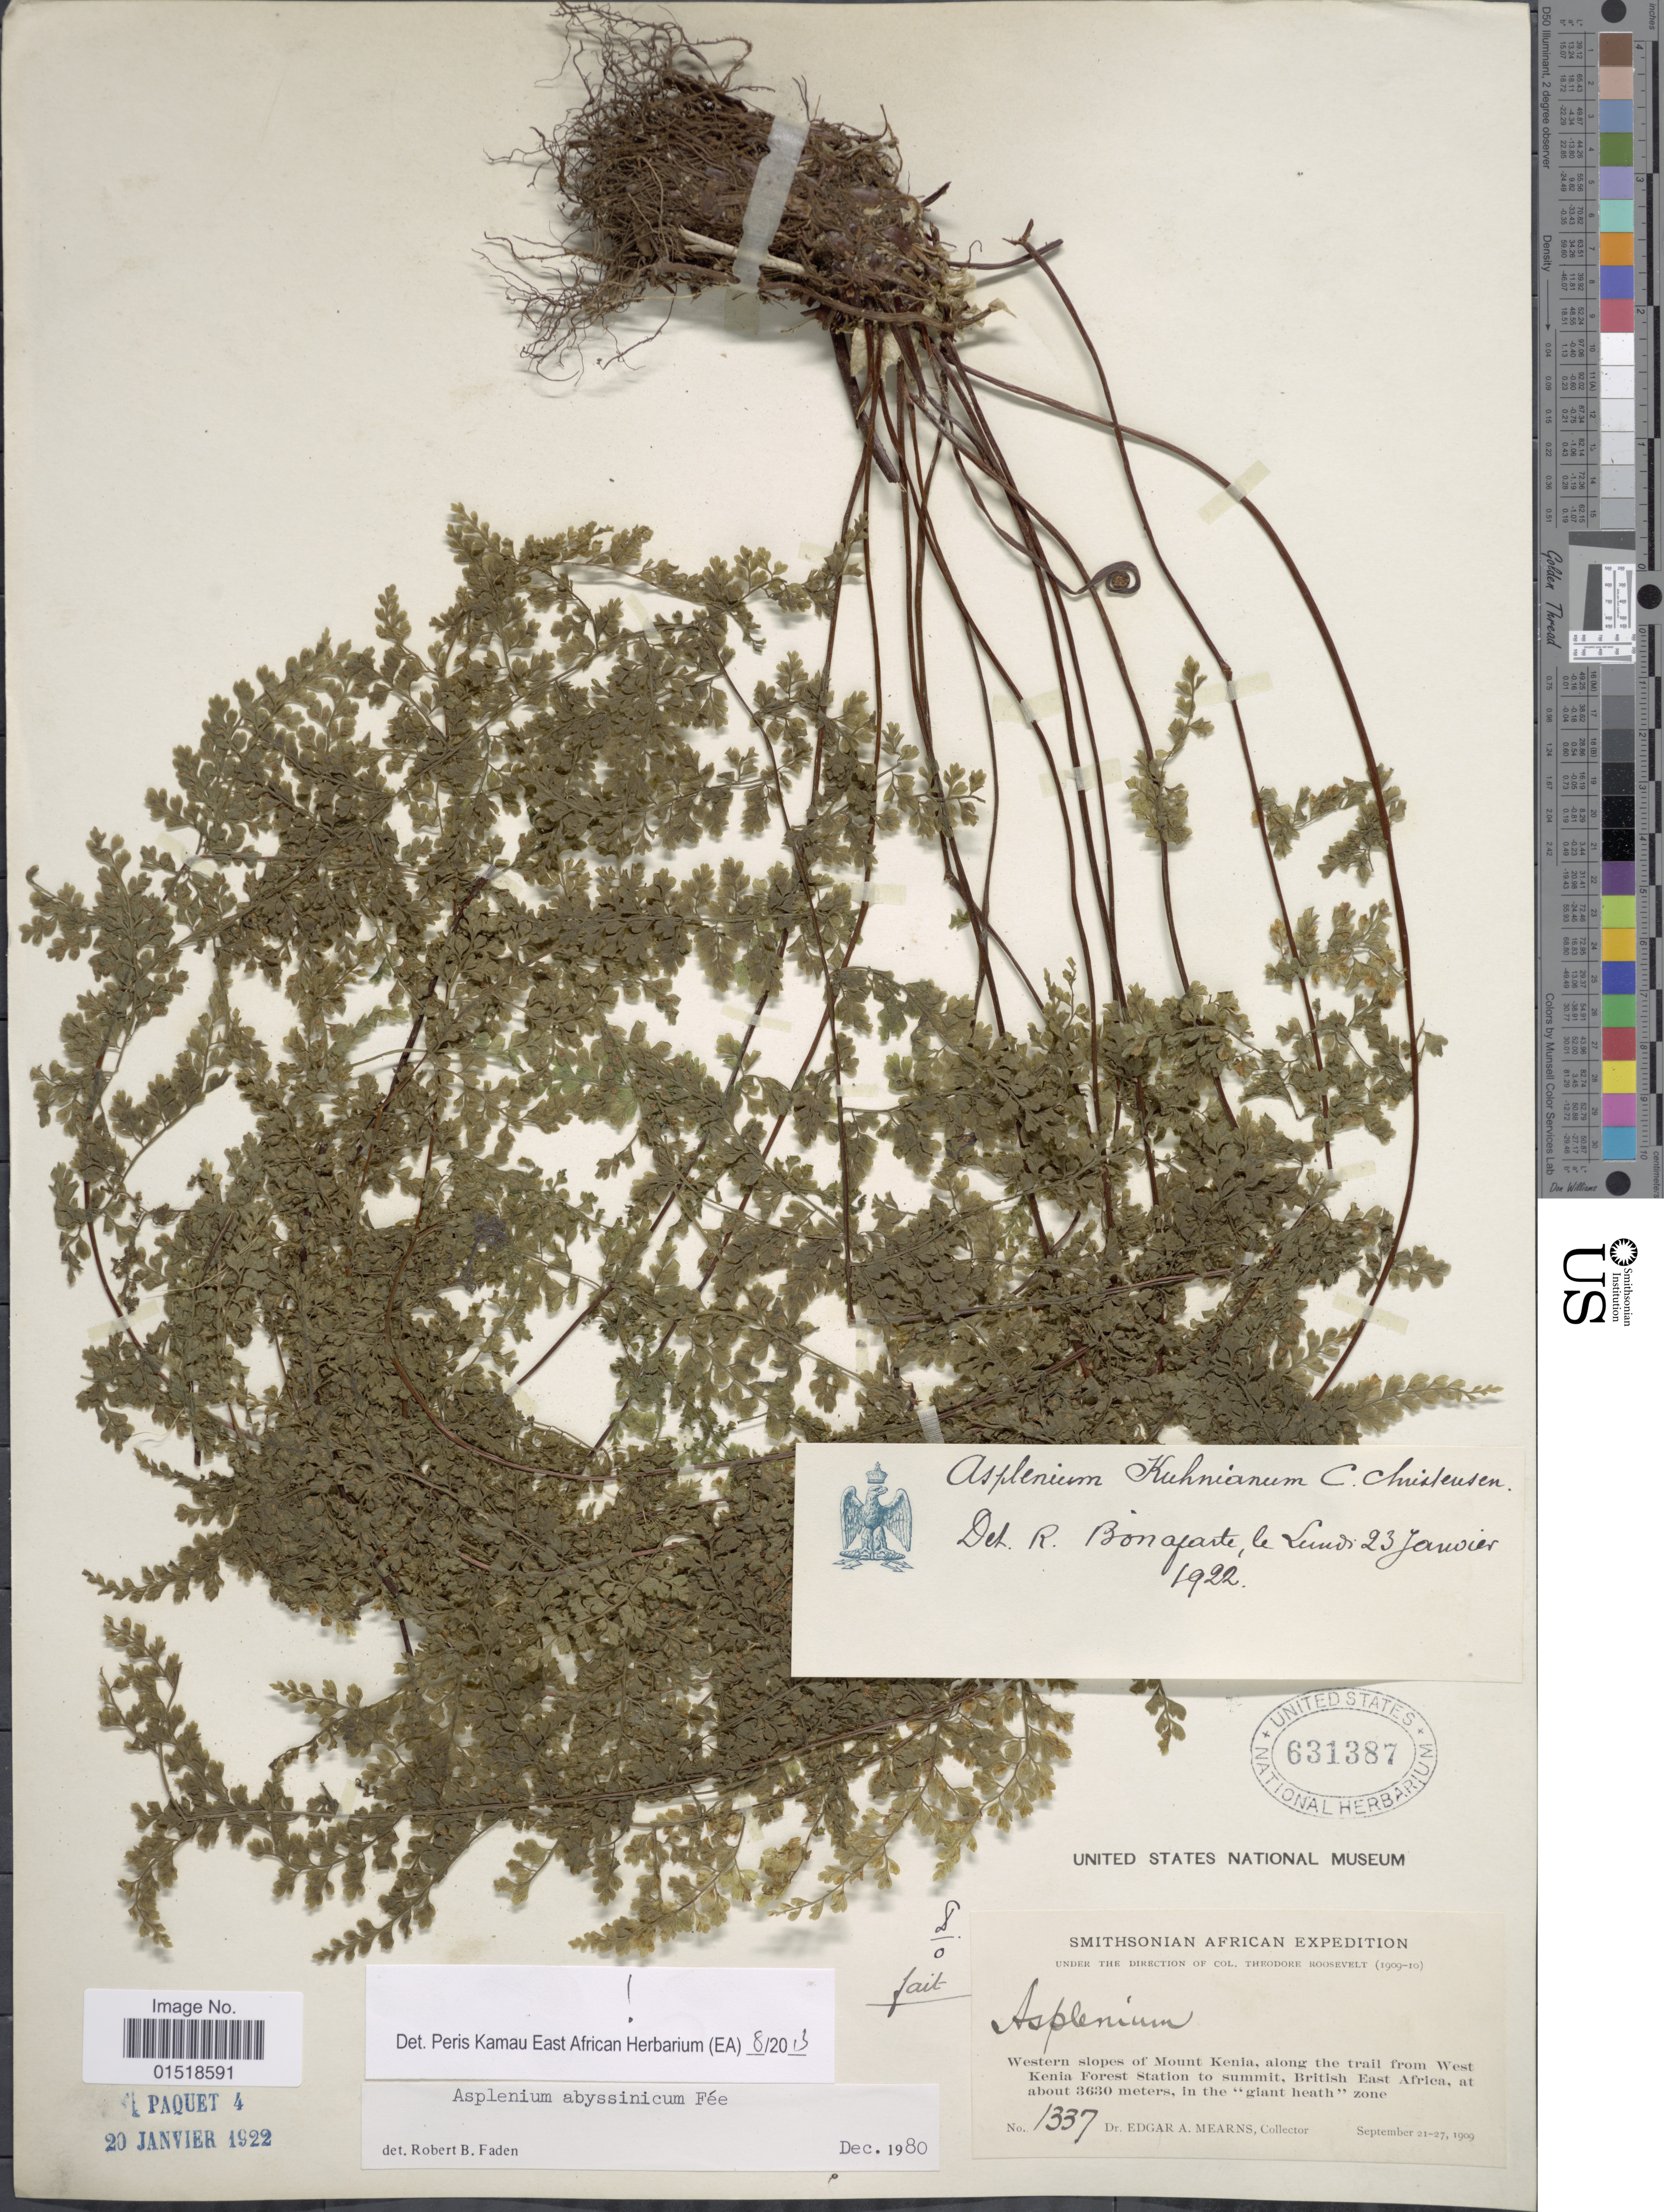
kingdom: Plantae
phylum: Tracheophyta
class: Polypodiopsida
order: Polypodiales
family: Aspleniaceae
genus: Asplenium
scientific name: Asplenium abyssinicum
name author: Fée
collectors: E. A. Mearns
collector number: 1337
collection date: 1909-09-21/1909-09-27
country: Kenya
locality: Western slopes of Mount Kenia, along the trail from West Kenia Forest Station to summit, British East Africa, in the "giant heath" zone.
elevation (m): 3630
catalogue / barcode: US 631387